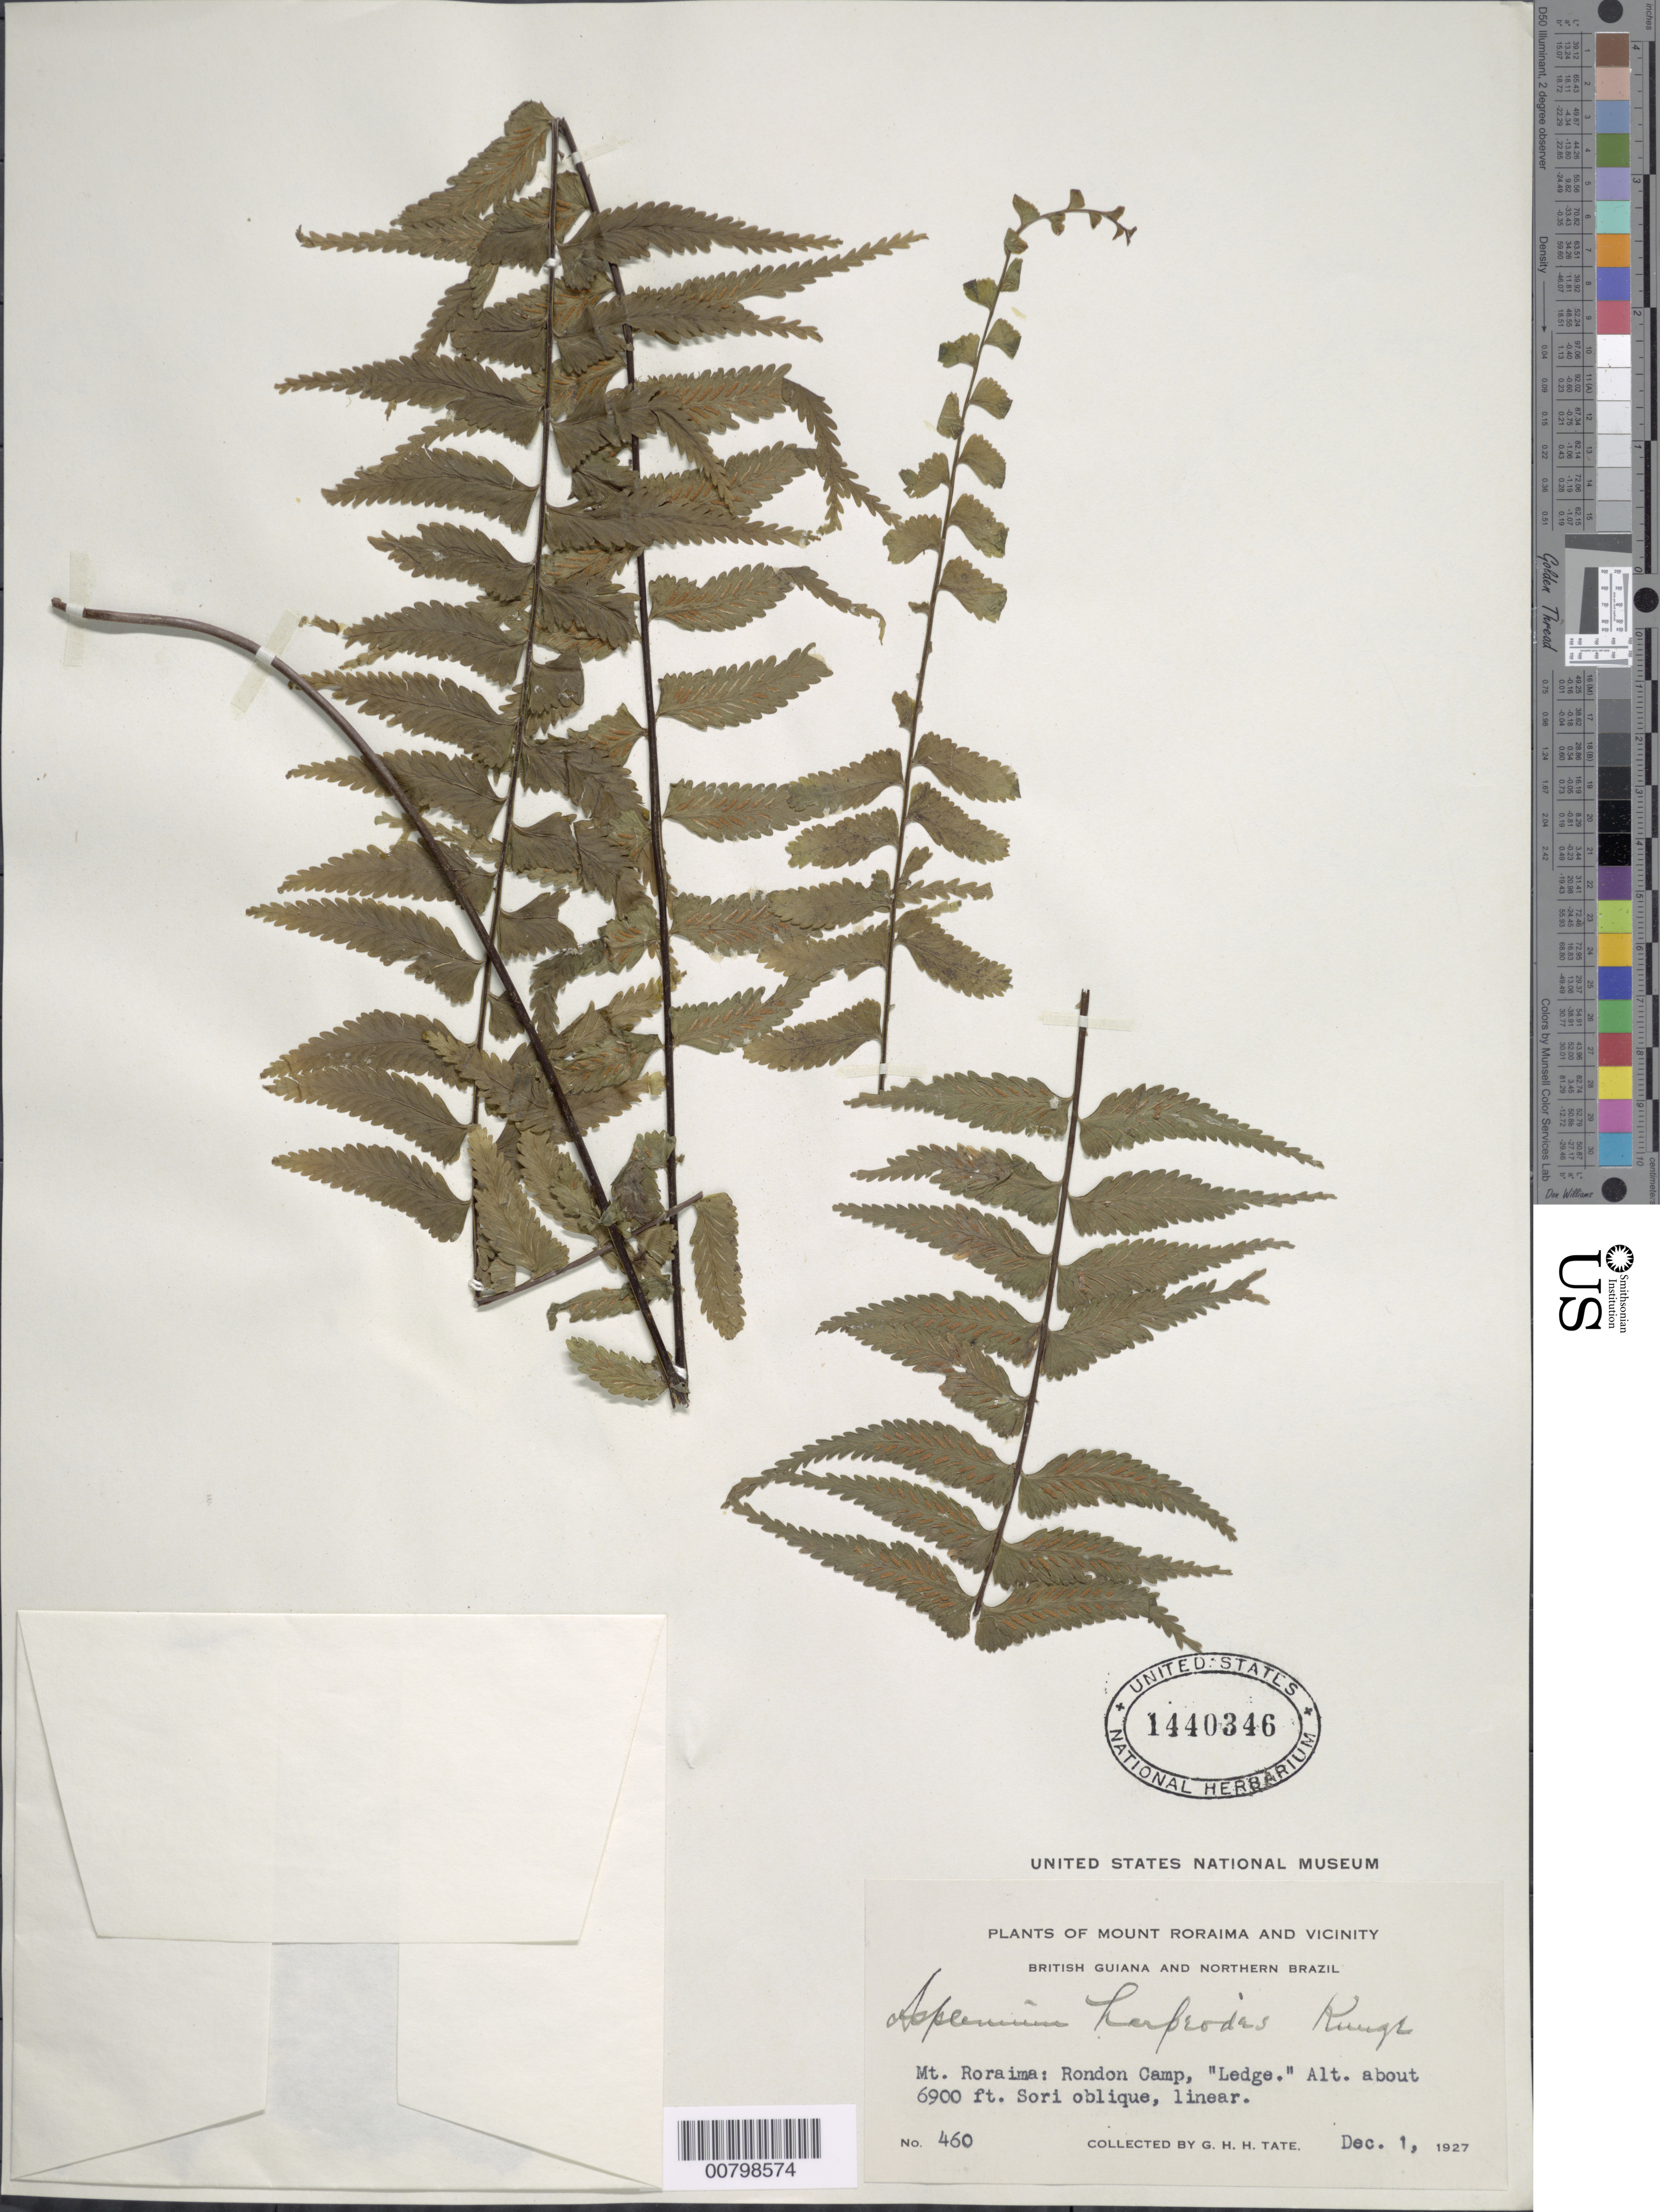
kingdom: Plantae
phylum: Tracheophyta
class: Polypodiopsida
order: Polypodiales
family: Aspleniaceae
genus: Asplenium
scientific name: Asplenium harpeodes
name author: Kunze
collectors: G. H. H.Tate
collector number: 460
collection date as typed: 1-Dec-27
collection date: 1927-12-01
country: Guyana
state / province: Cuyuni-Mazaruni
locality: Mt. Roraima, Rondón Camp, "Ledge"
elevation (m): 2103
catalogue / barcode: US 1440346